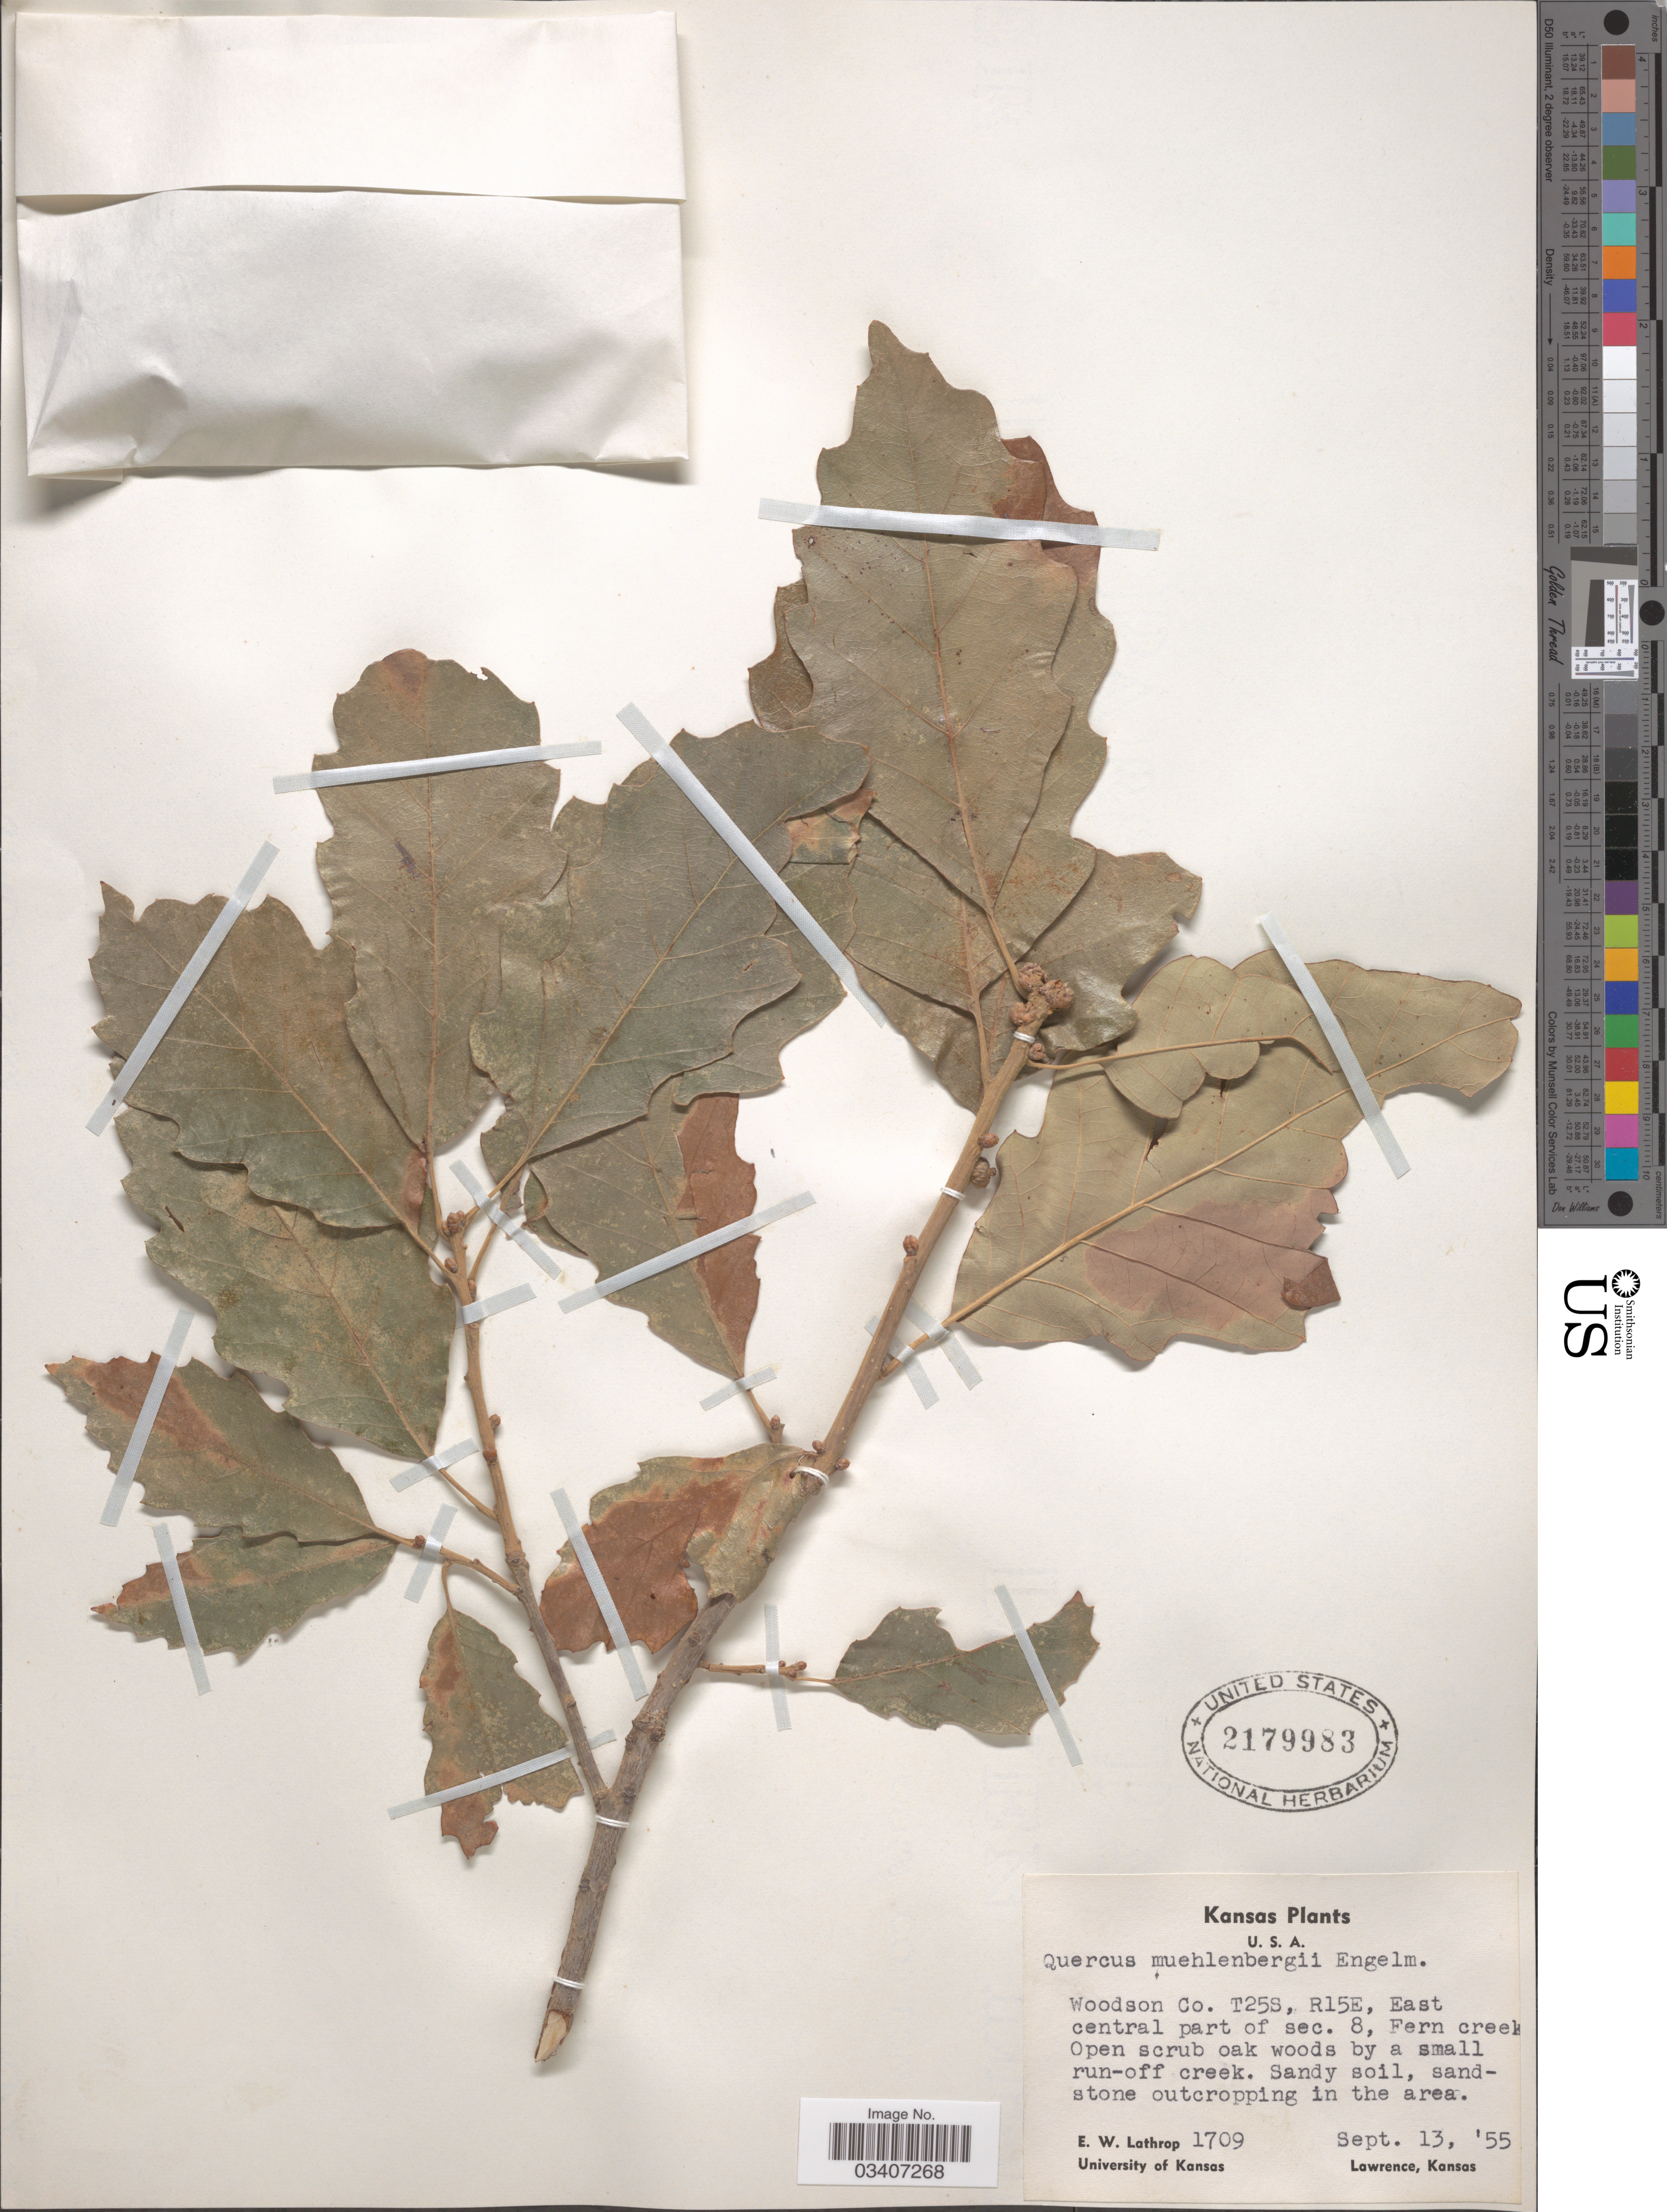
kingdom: Plantae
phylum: Tracheophyta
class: Magnoliopsida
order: Fagales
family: Fagaceae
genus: Quercus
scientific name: Quercus muehlenbergii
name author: Engelm.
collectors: E. W. Lathrop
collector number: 1709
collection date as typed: Transcribed d/m/y: 13/9/55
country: United States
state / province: Kansas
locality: U.S.A. Woodson Co. T25S, R15E, East central part of sec. 8, Fern creek.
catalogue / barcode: US 2179983